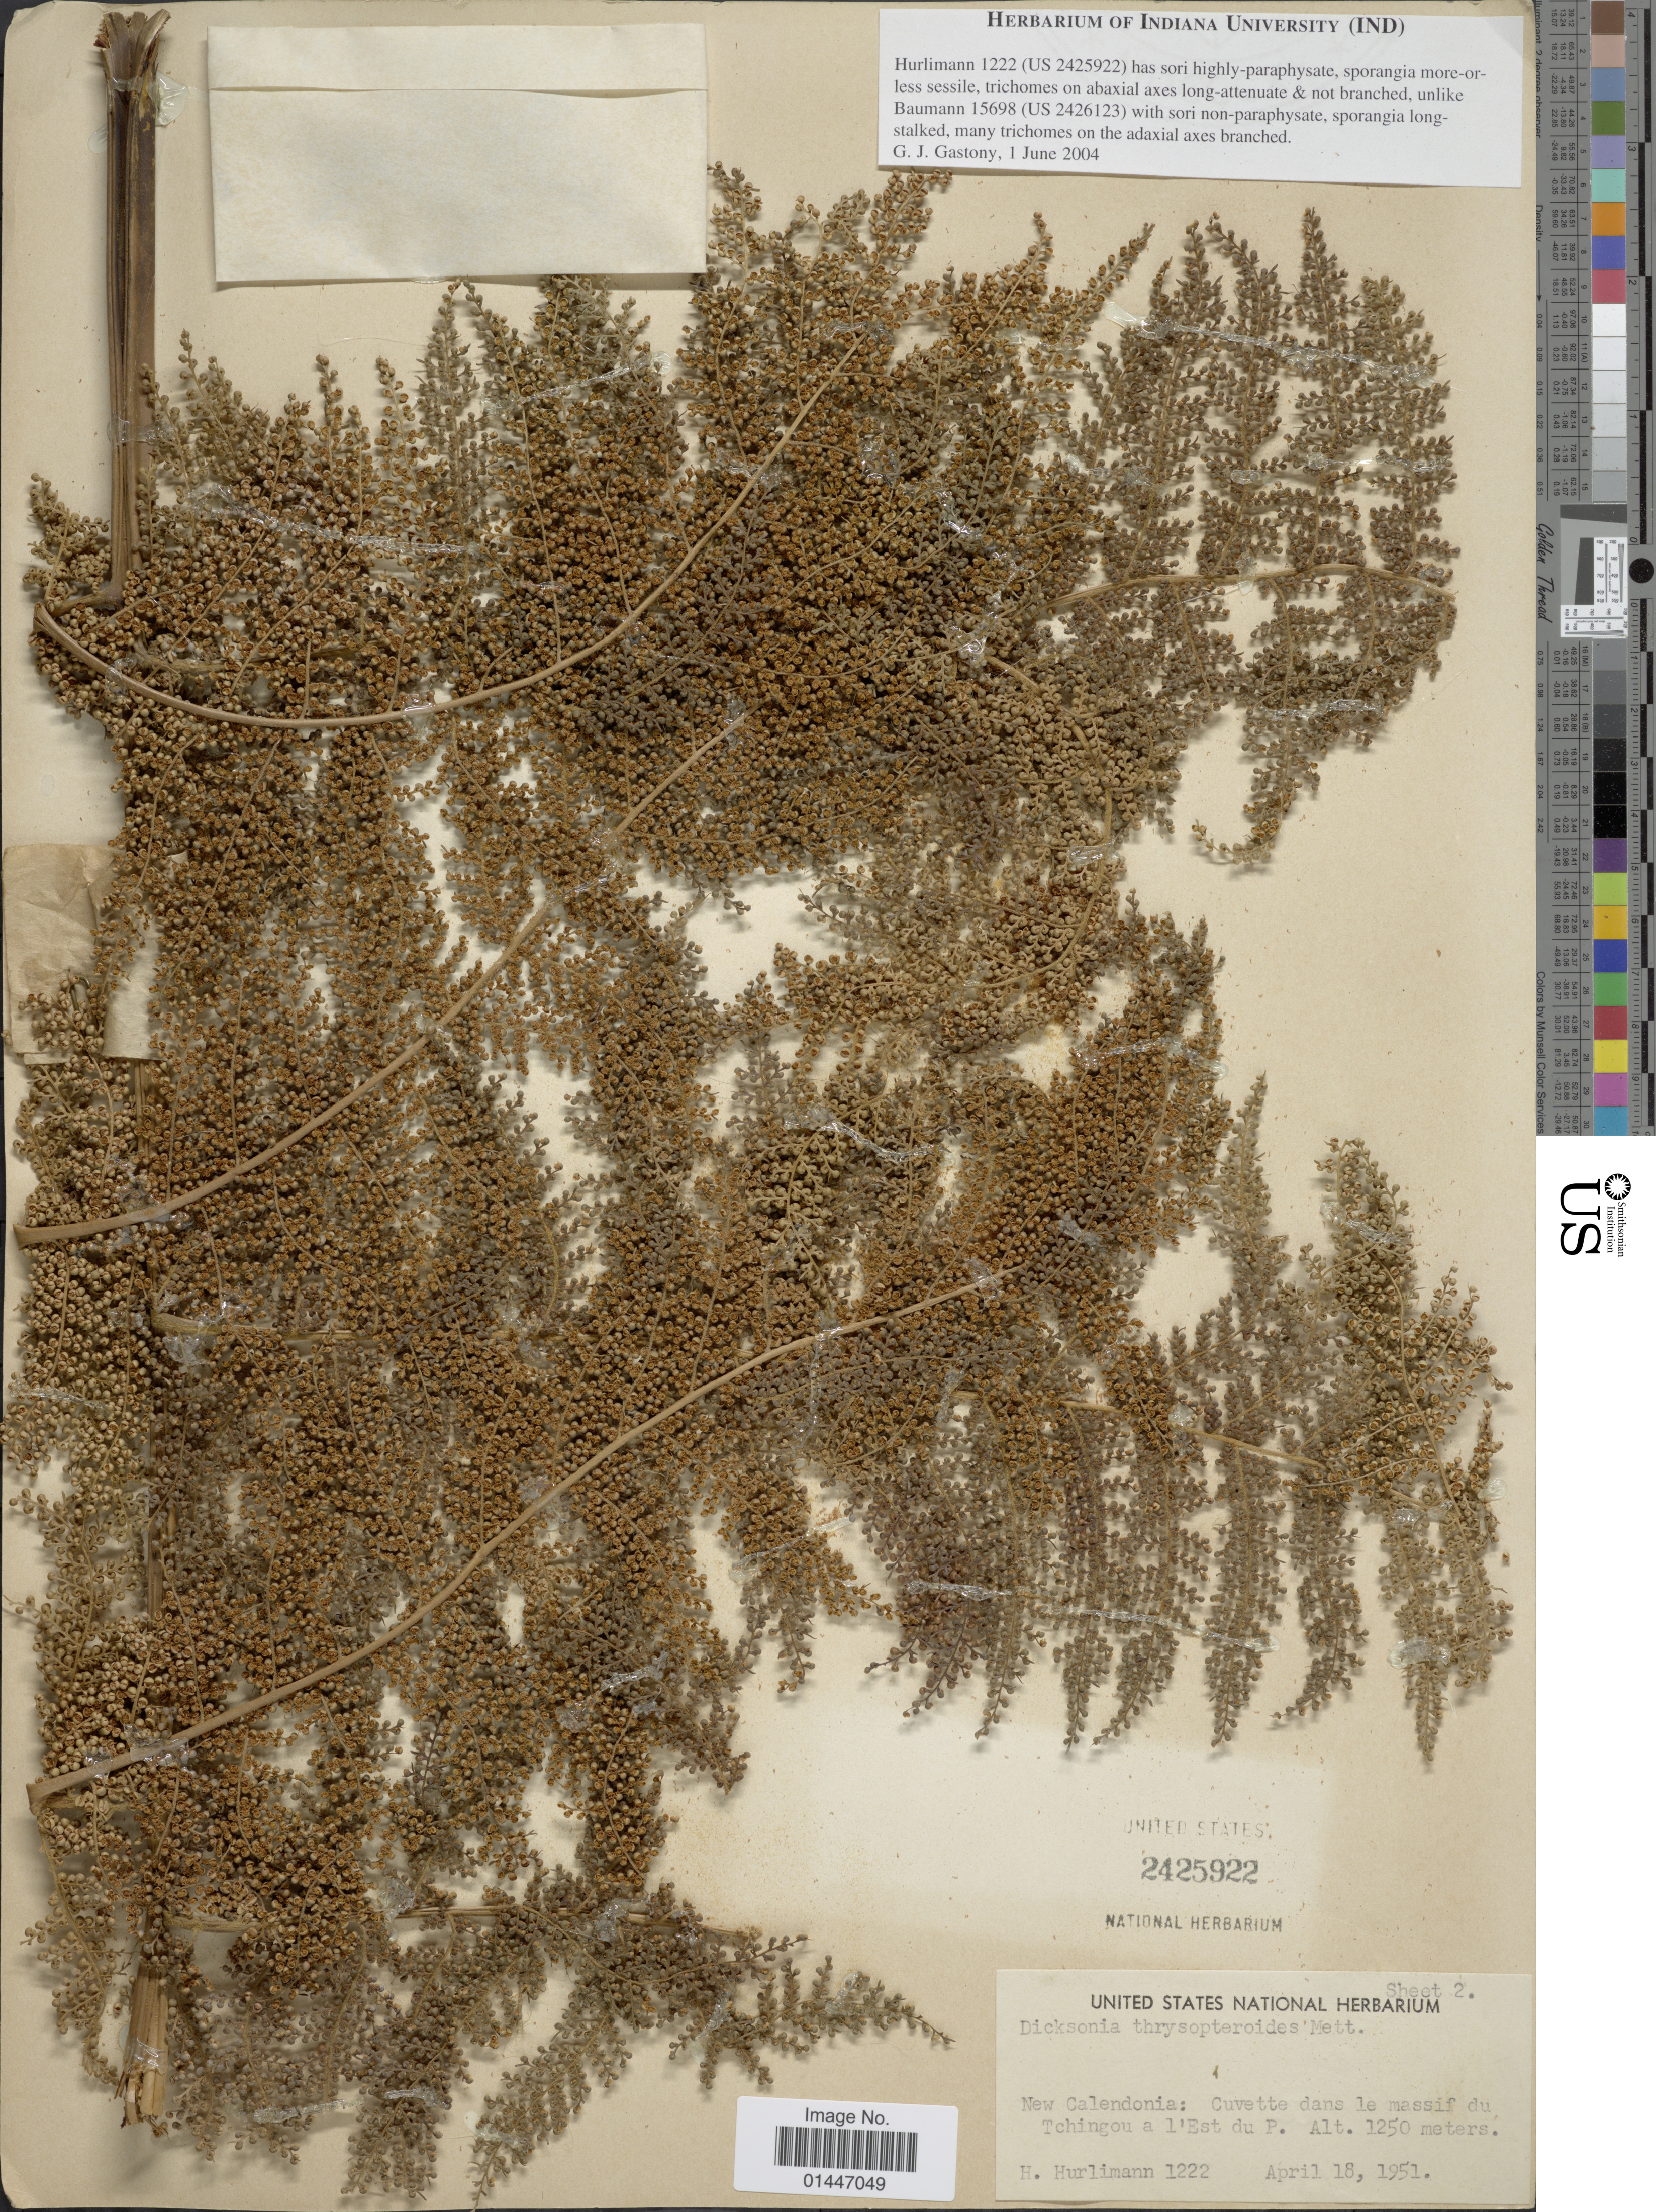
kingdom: Plantae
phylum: Tracheophyta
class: Polypodiopsida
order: Cyatheales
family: Dicksoniaceae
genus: Dicksonia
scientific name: Dicksonia thyrsopteroides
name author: Mett.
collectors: H. Hurlimann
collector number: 1222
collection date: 1951-04-18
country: New Caledonia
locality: Cuvette dans le massif du Tchingou a l 'Est du P.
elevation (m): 1250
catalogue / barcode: US 2425922